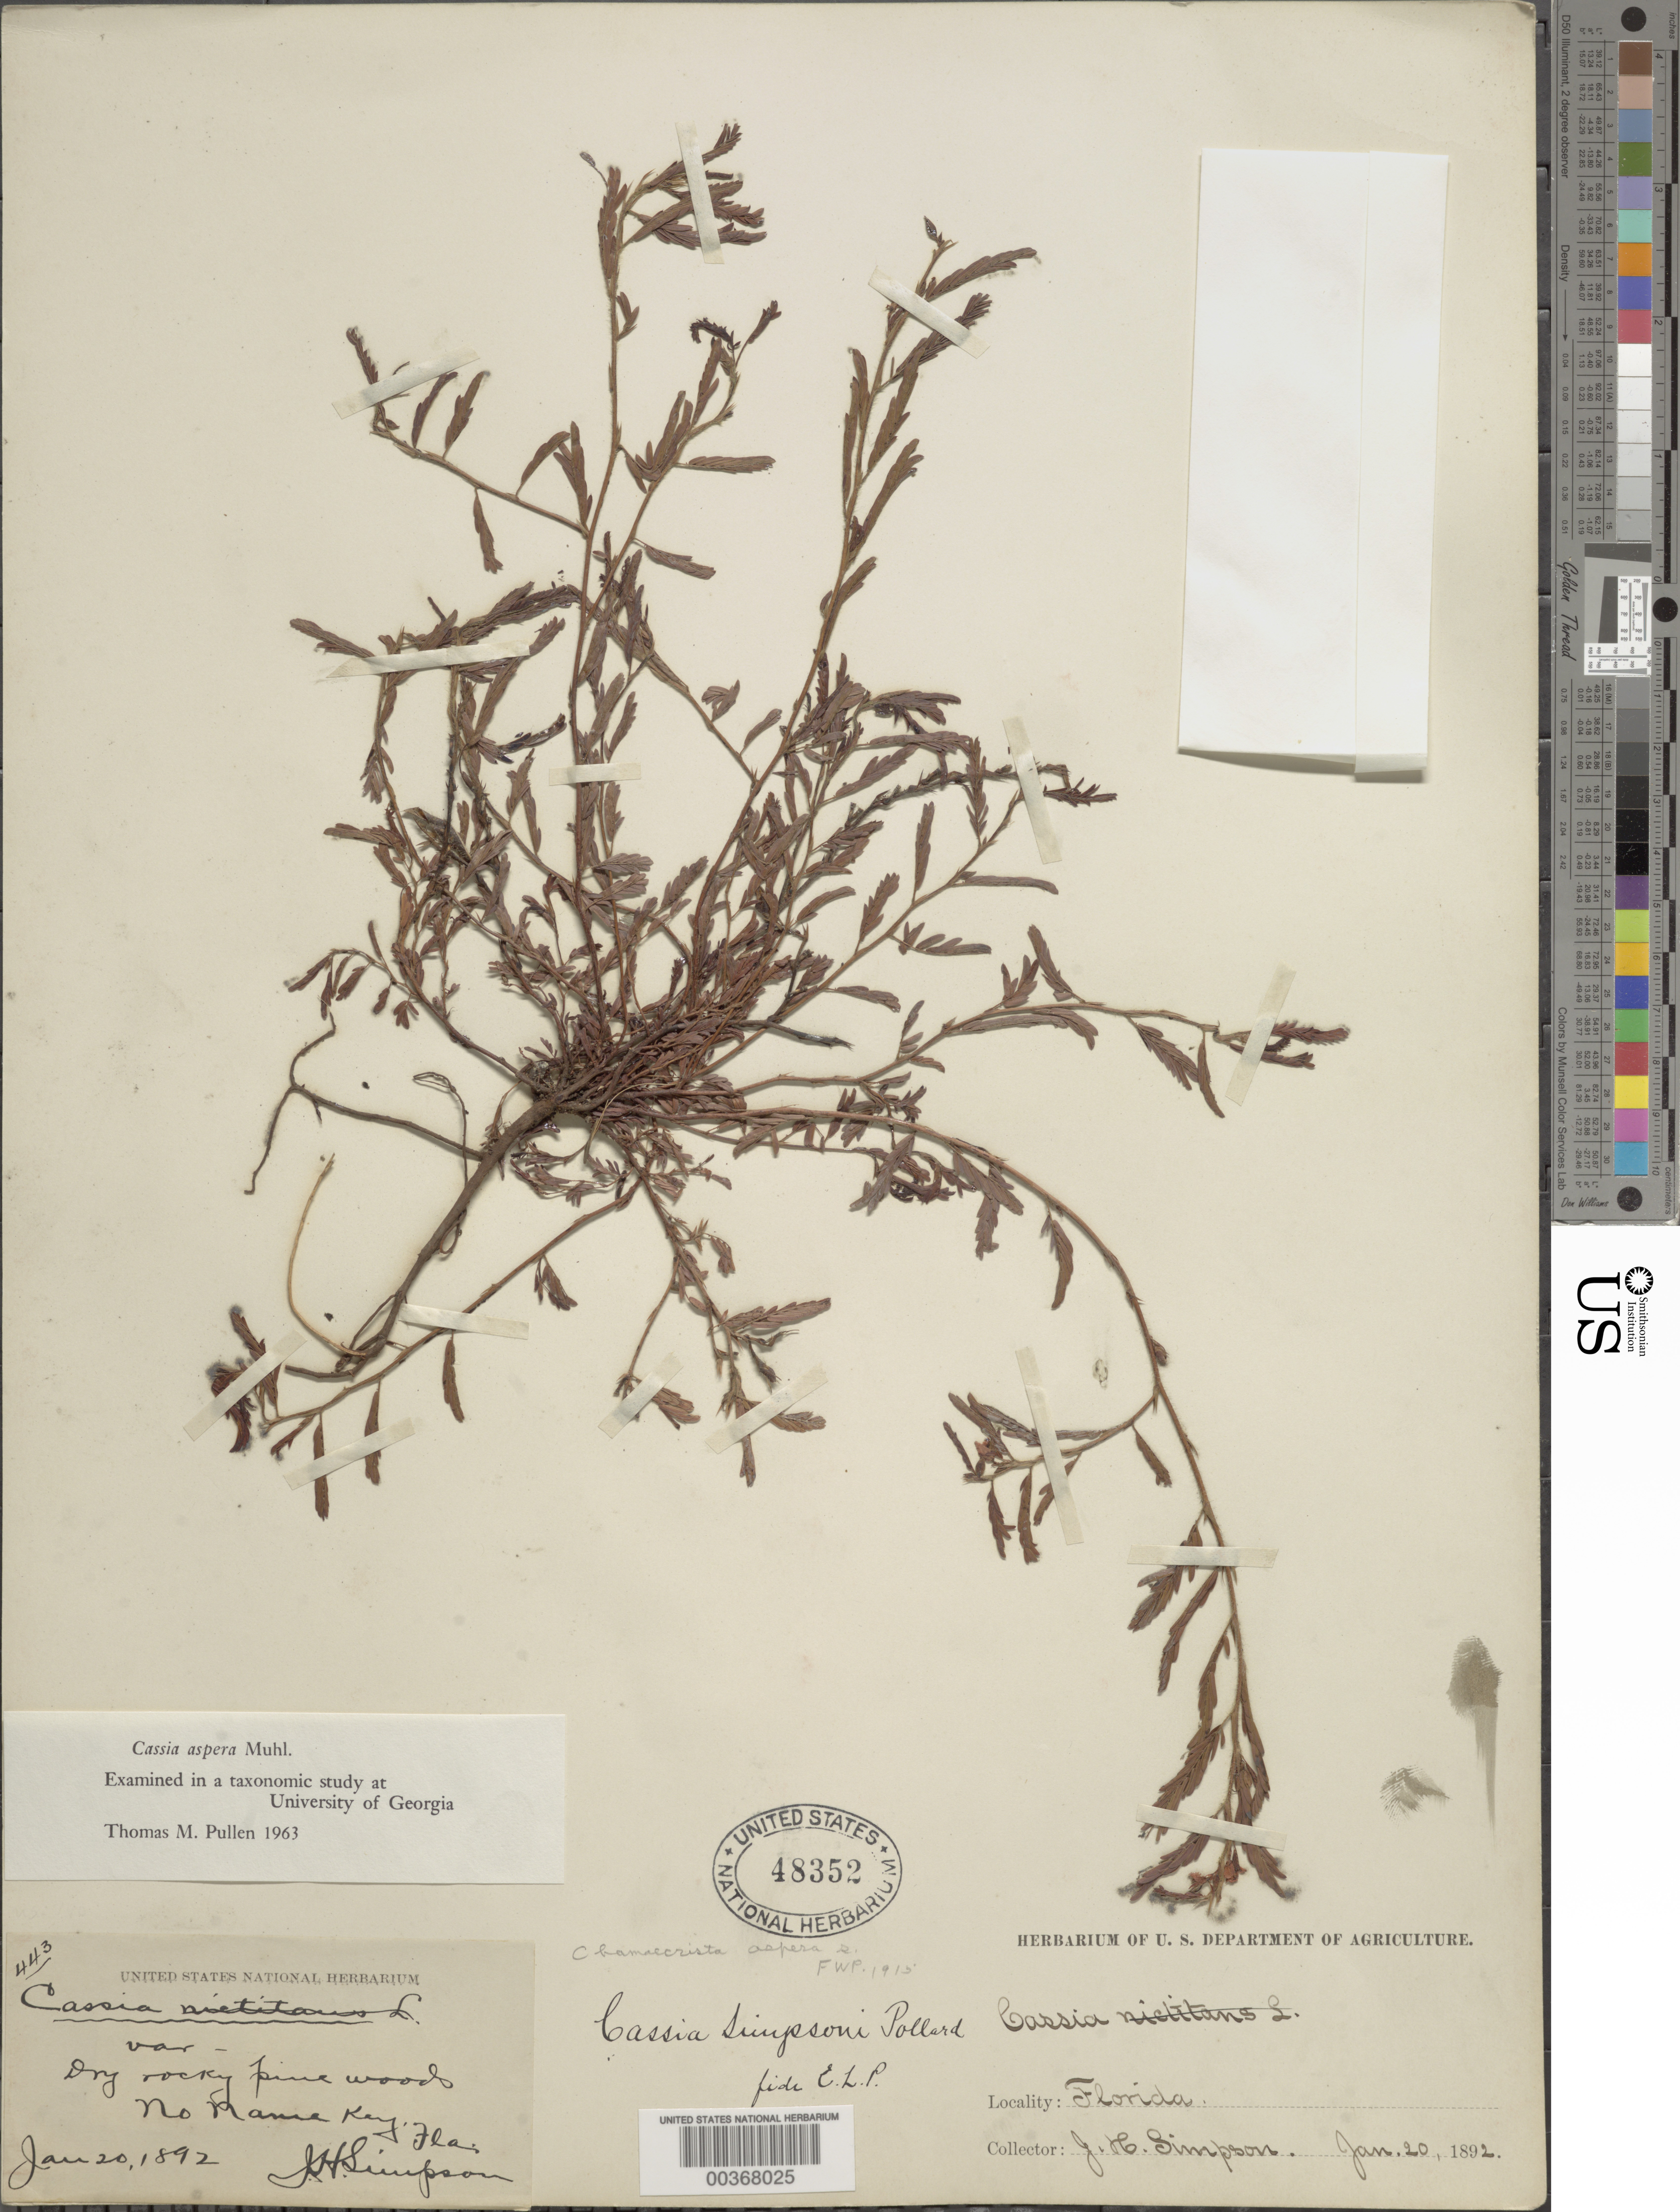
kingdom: Plantae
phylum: Tracheophyta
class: Magnoliopsida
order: Fabales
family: Fabaceae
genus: Chamaecrista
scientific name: Chamaecrista nictitans var. aspera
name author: (Muhl. ex Elliot) H.S. Irwin & Barneby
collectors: J. H. Simpson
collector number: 443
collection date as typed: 20 Jan 1892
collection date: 1892-01-20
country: United States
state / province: Florida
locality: No name key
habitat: Dry rocky woods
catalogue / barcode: US 48352